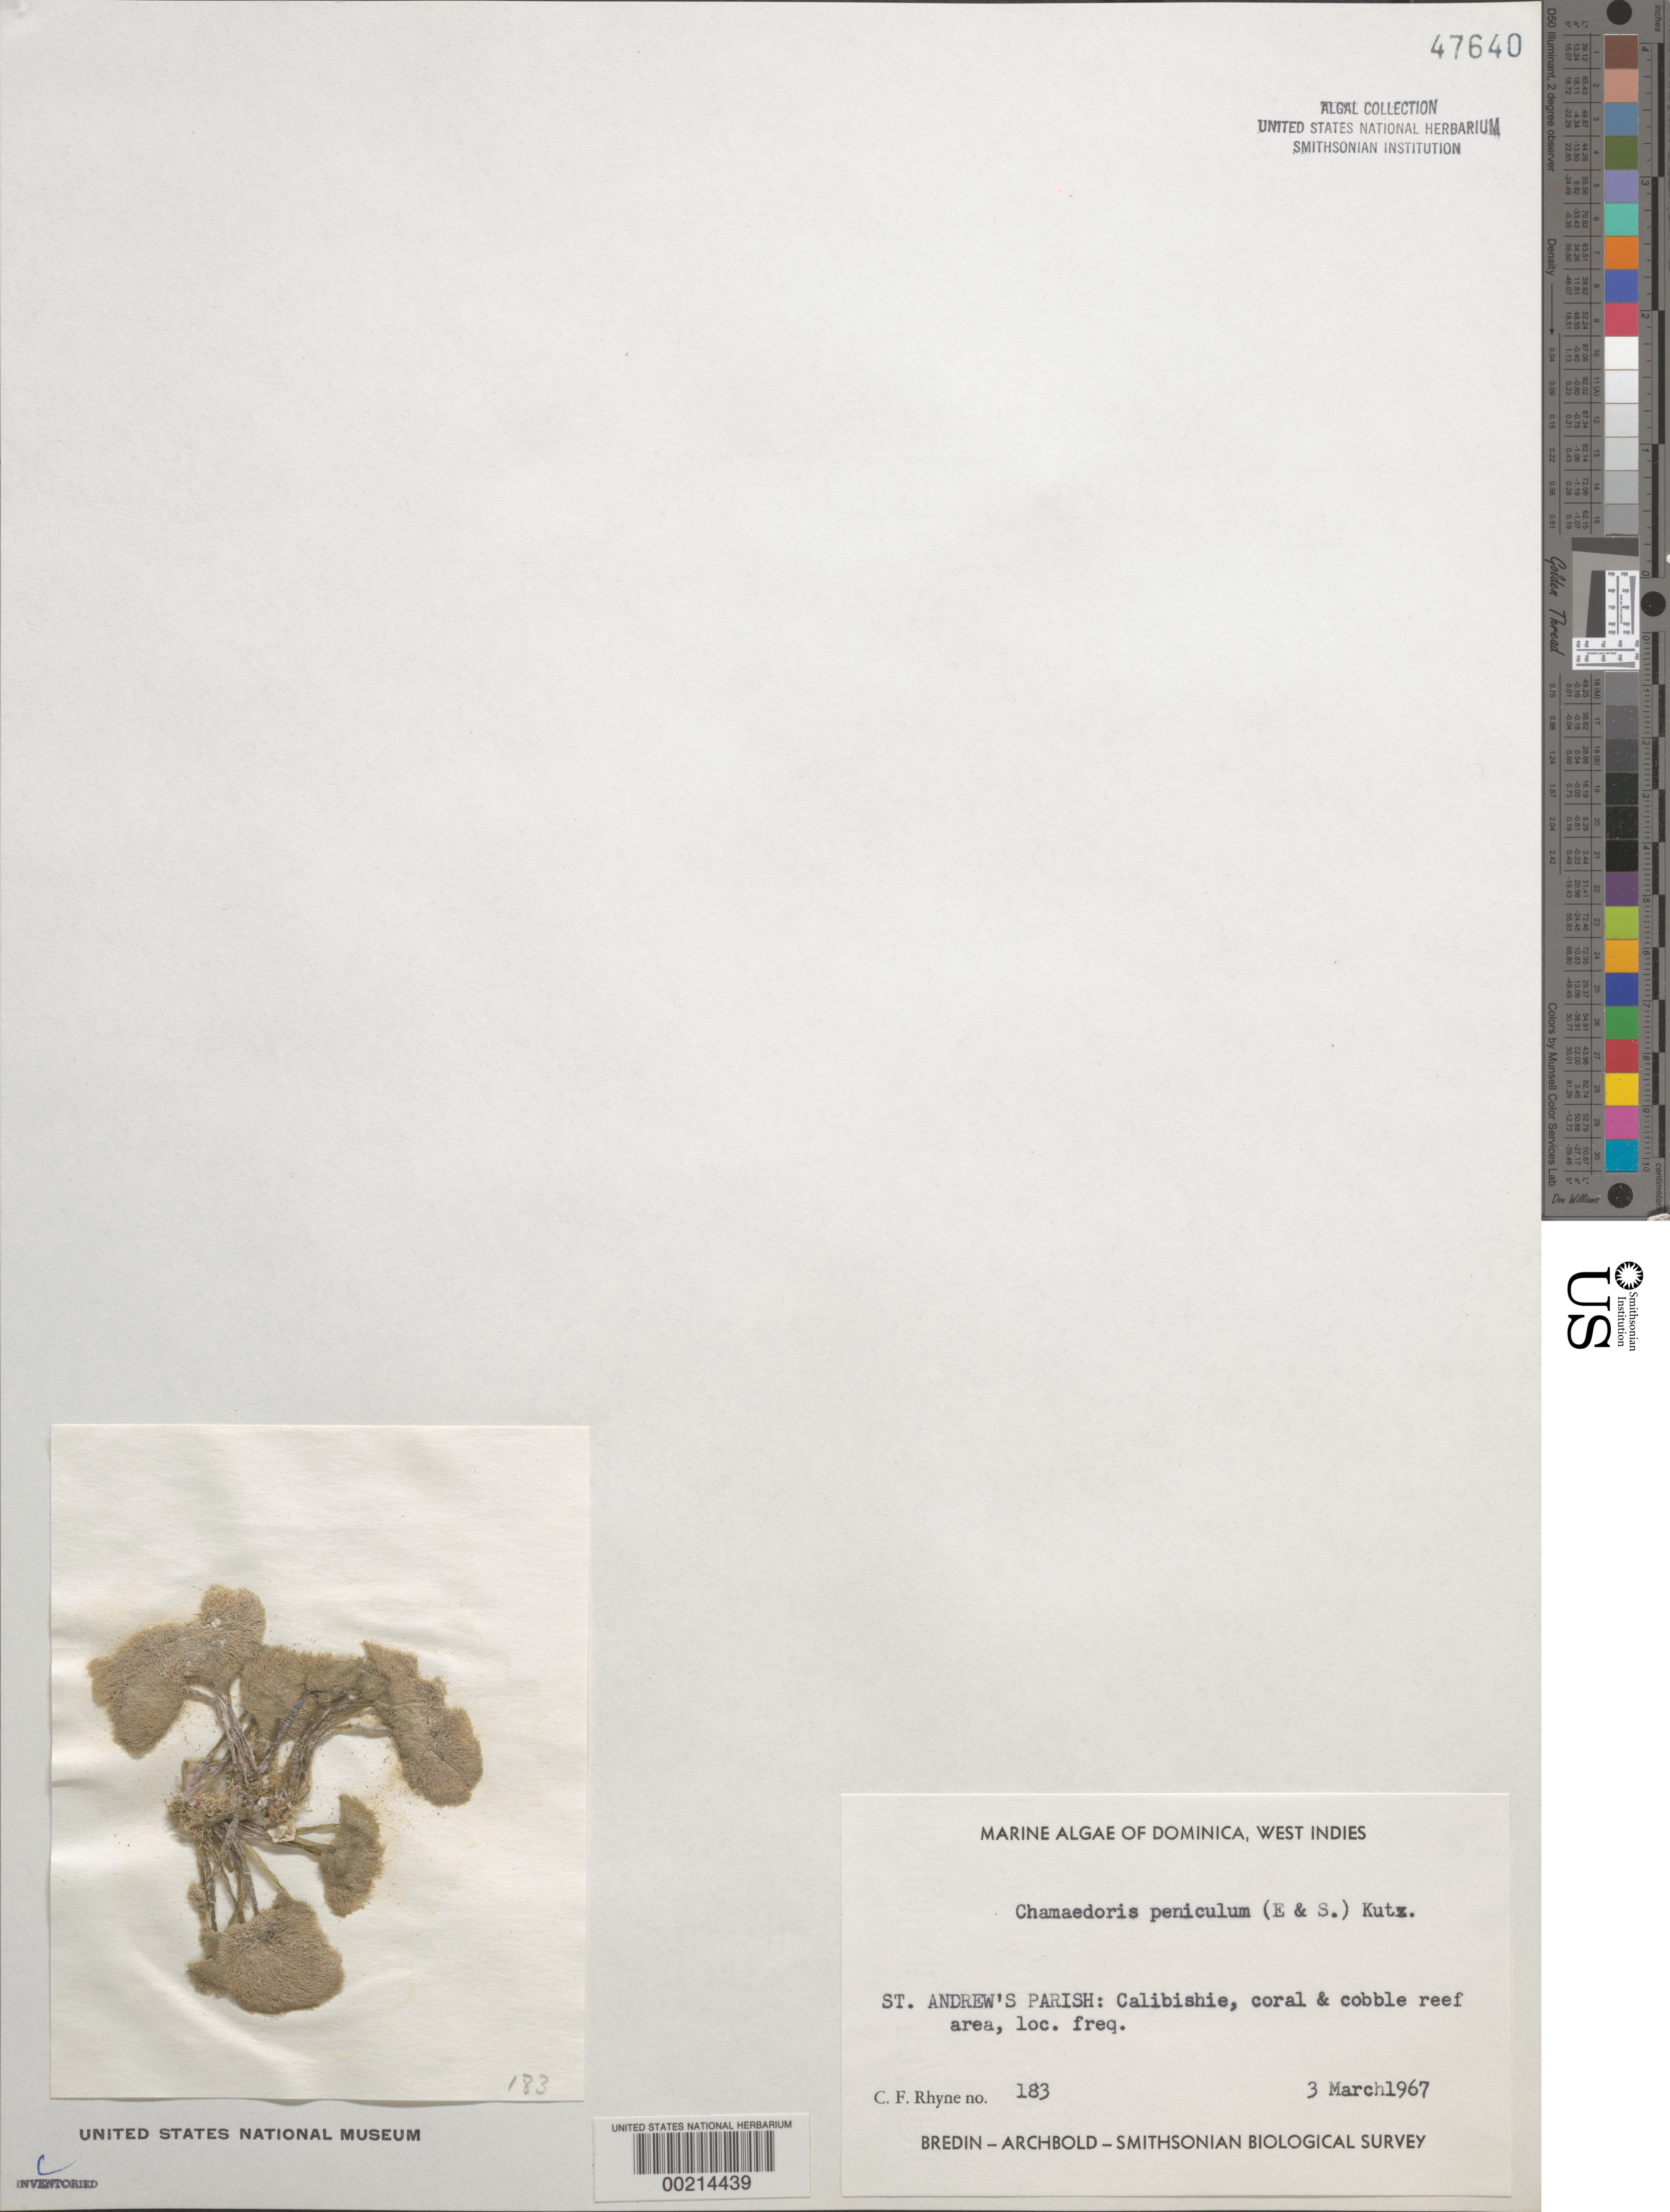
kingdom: Plantae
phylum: Chlorophyta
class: Ulvophyceae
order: Siphonocladales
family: Siphonocladaceae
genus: Chamaedoris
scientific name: Chamaedoris peniculum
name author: (J. Ellis & Sol.) Kuntze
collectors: C. Rhyne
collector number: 183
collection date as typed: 03 Mar 1967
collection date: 1967-03-03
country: Dominica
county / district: St. Andrew's Parish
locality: Calibishie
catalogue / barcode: US 47640